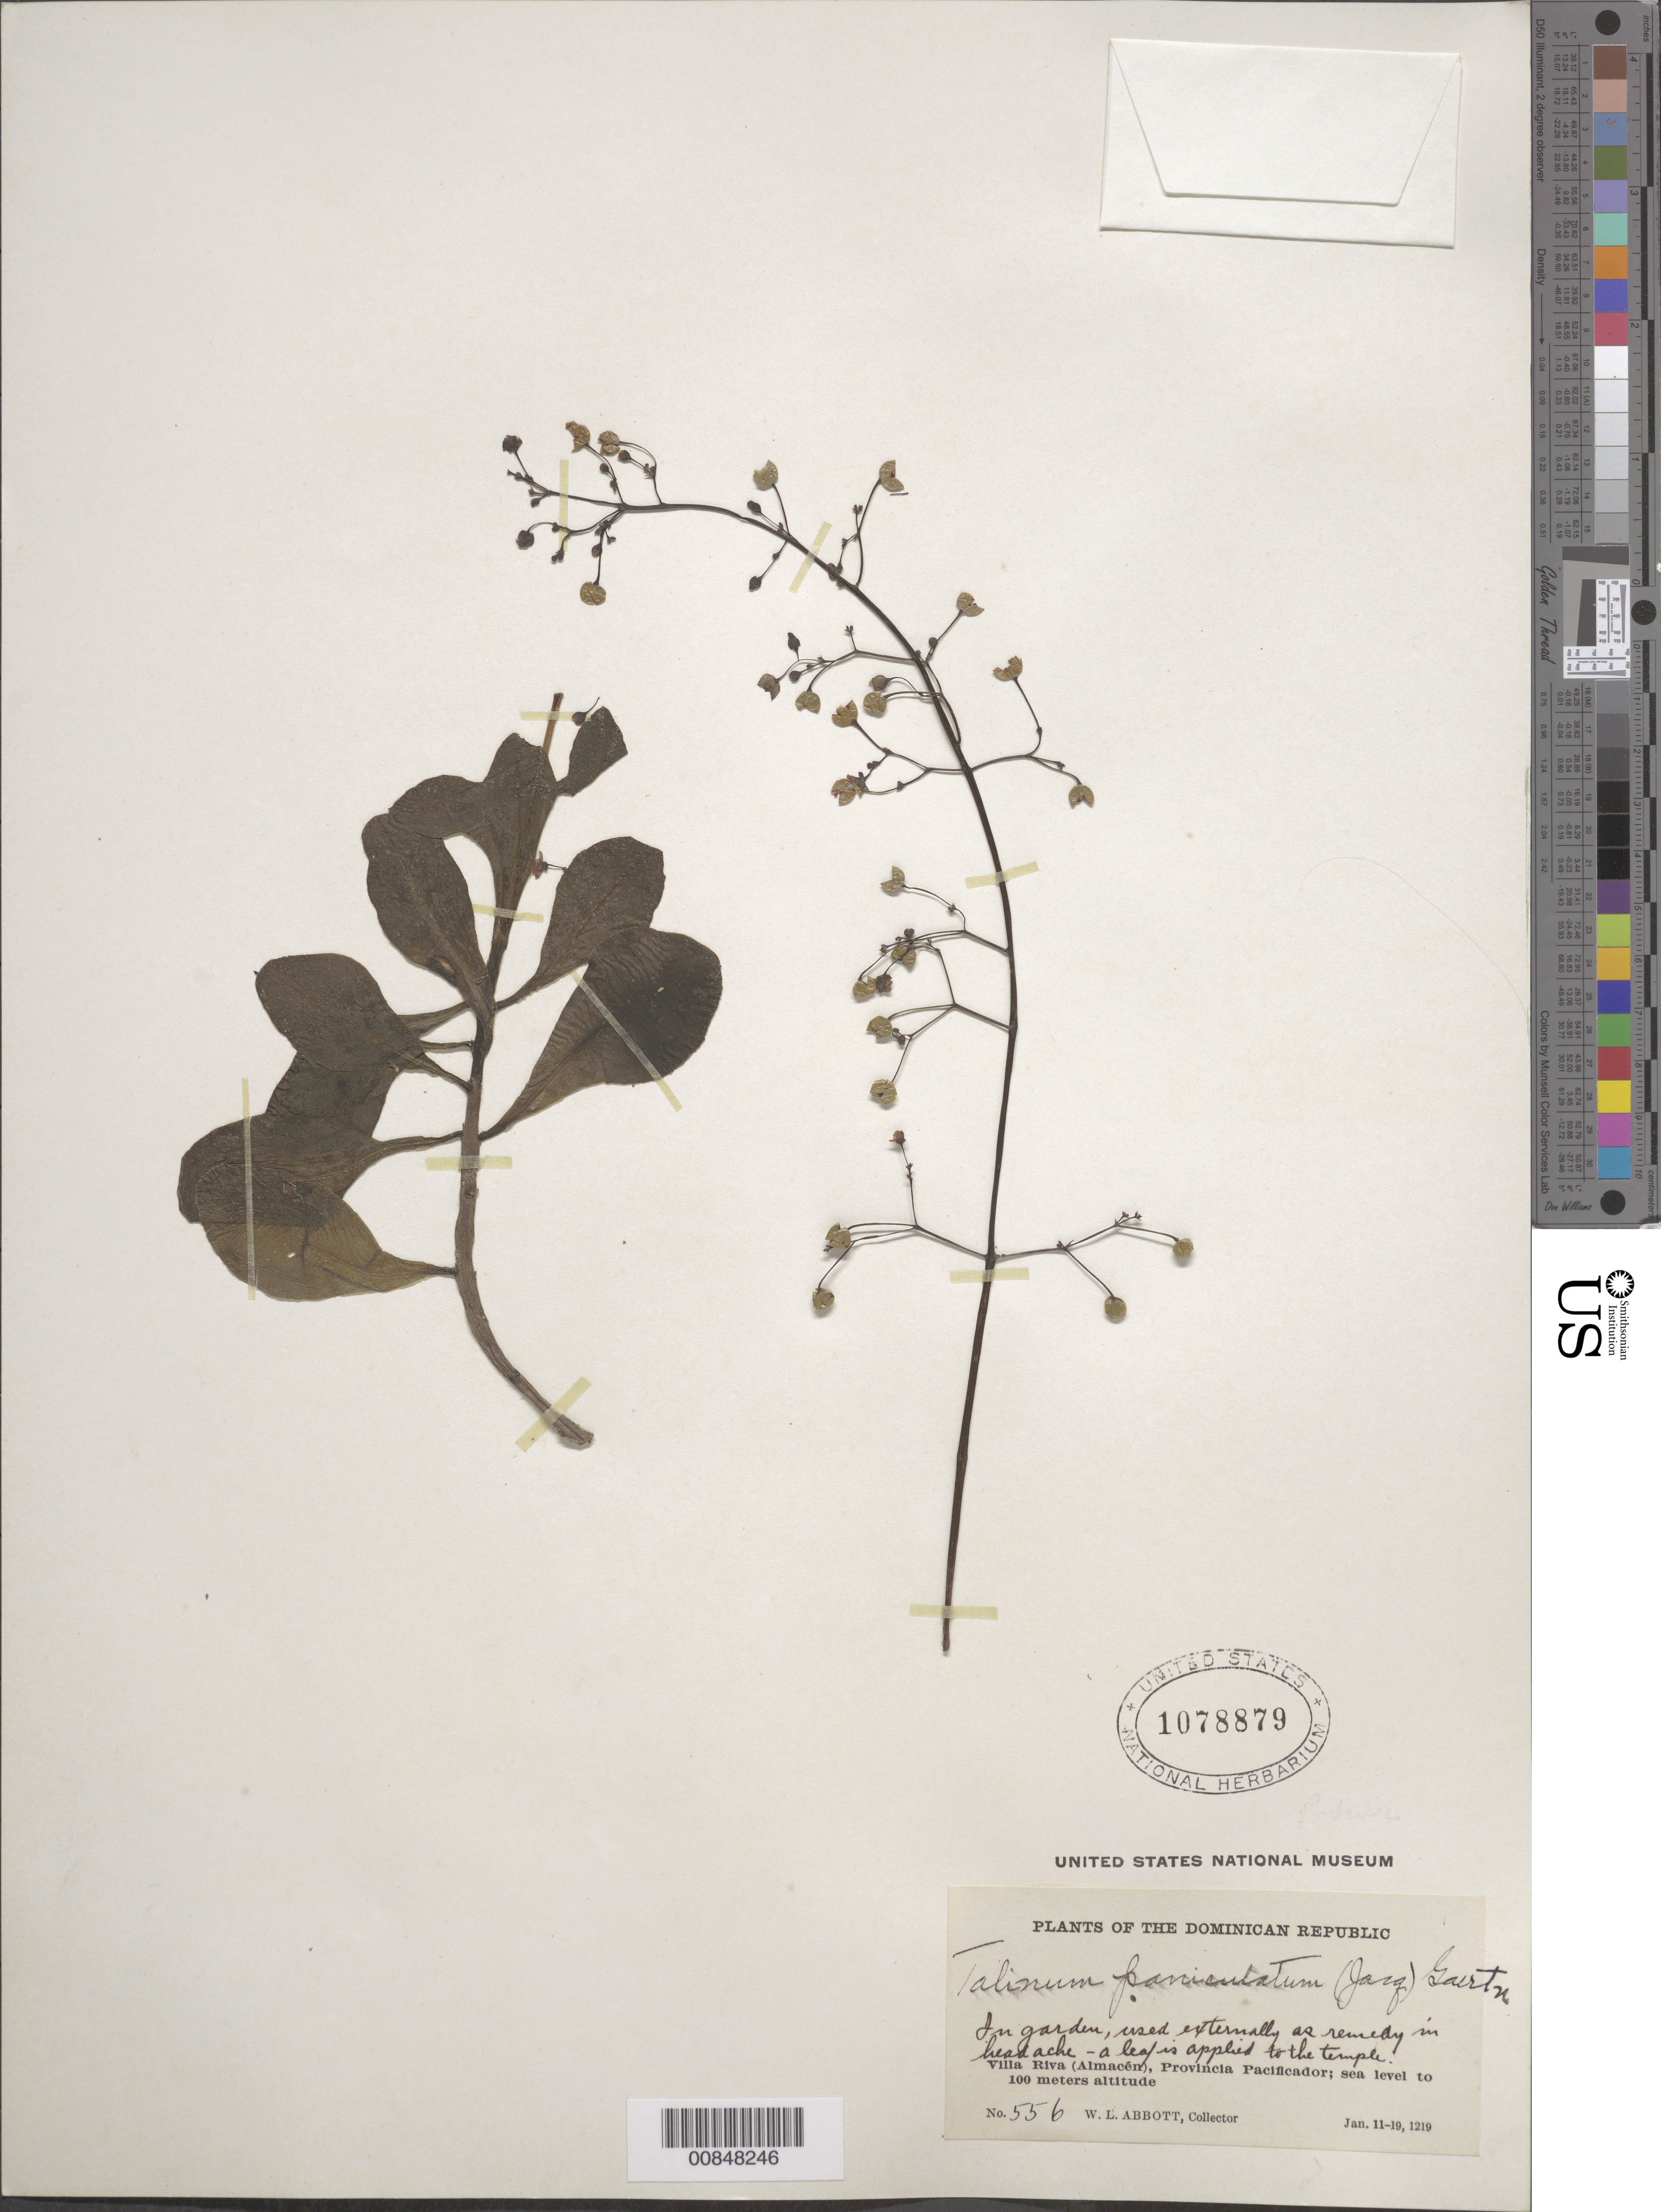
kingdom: Plantae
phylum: Tracheophyta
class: Magnoliopsida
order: Caryophyllales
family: Talinaceae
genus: Talinum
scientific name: Talinum paniculatum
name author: (Jacq.) Gaertn.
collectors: W. L. Abbott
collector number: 556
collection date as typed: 11 Jan 1921 to 19 Jan 1921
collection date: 1921-01-11/1921-01-19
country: Dominican Republic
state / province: Duarte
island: Hispaniola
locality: Villa Riva (Almacén), Provincia Pacificador (obsolete).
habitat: In garden.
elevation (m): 0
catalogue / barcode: US 1078879